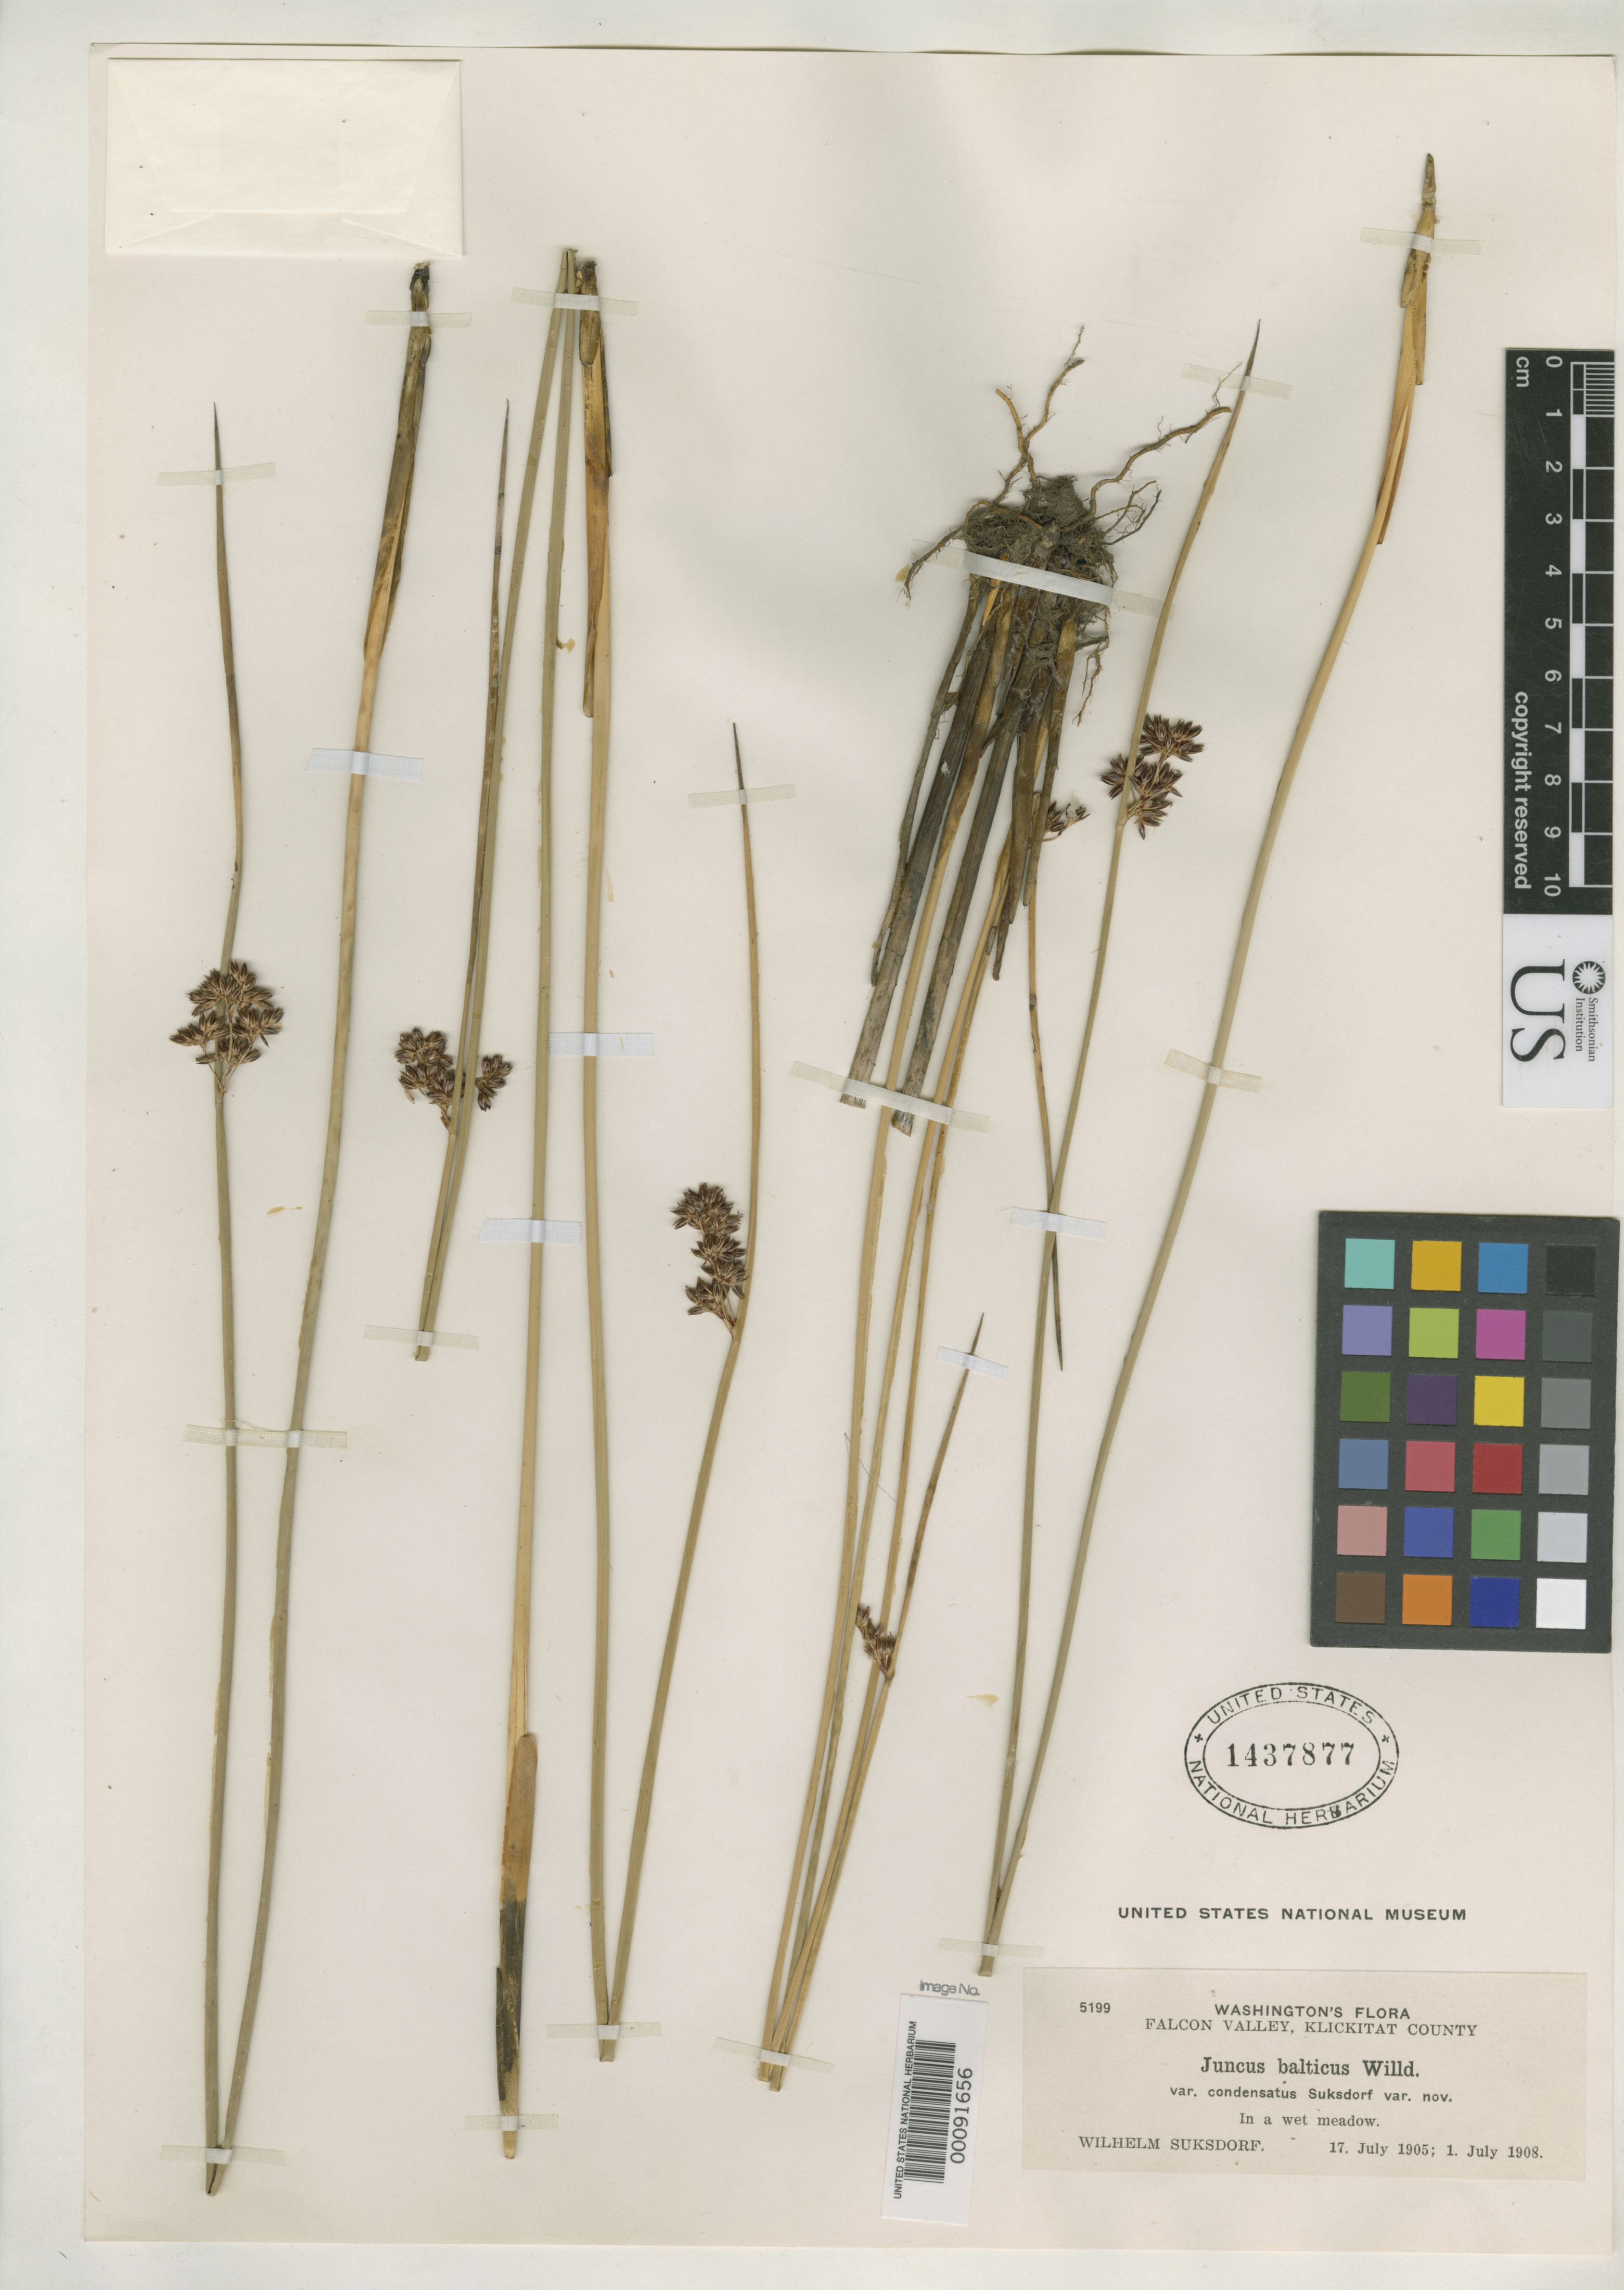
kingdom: Plantae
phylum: Tracheophyta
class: Liliopsida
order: Poales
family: Juncaceae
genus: Juncus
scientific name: Juncus balticus var. condensatus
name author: Suksd.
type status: Isotype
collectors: W. N. Suksdorf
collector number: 5199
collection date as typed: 17 Jul 1905 to 01 Jul 1908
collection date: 1905-07-17/1908-07-01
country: United States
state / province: Washington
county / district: Klickitat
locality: Falcon Valley.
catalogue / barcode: US 1437877